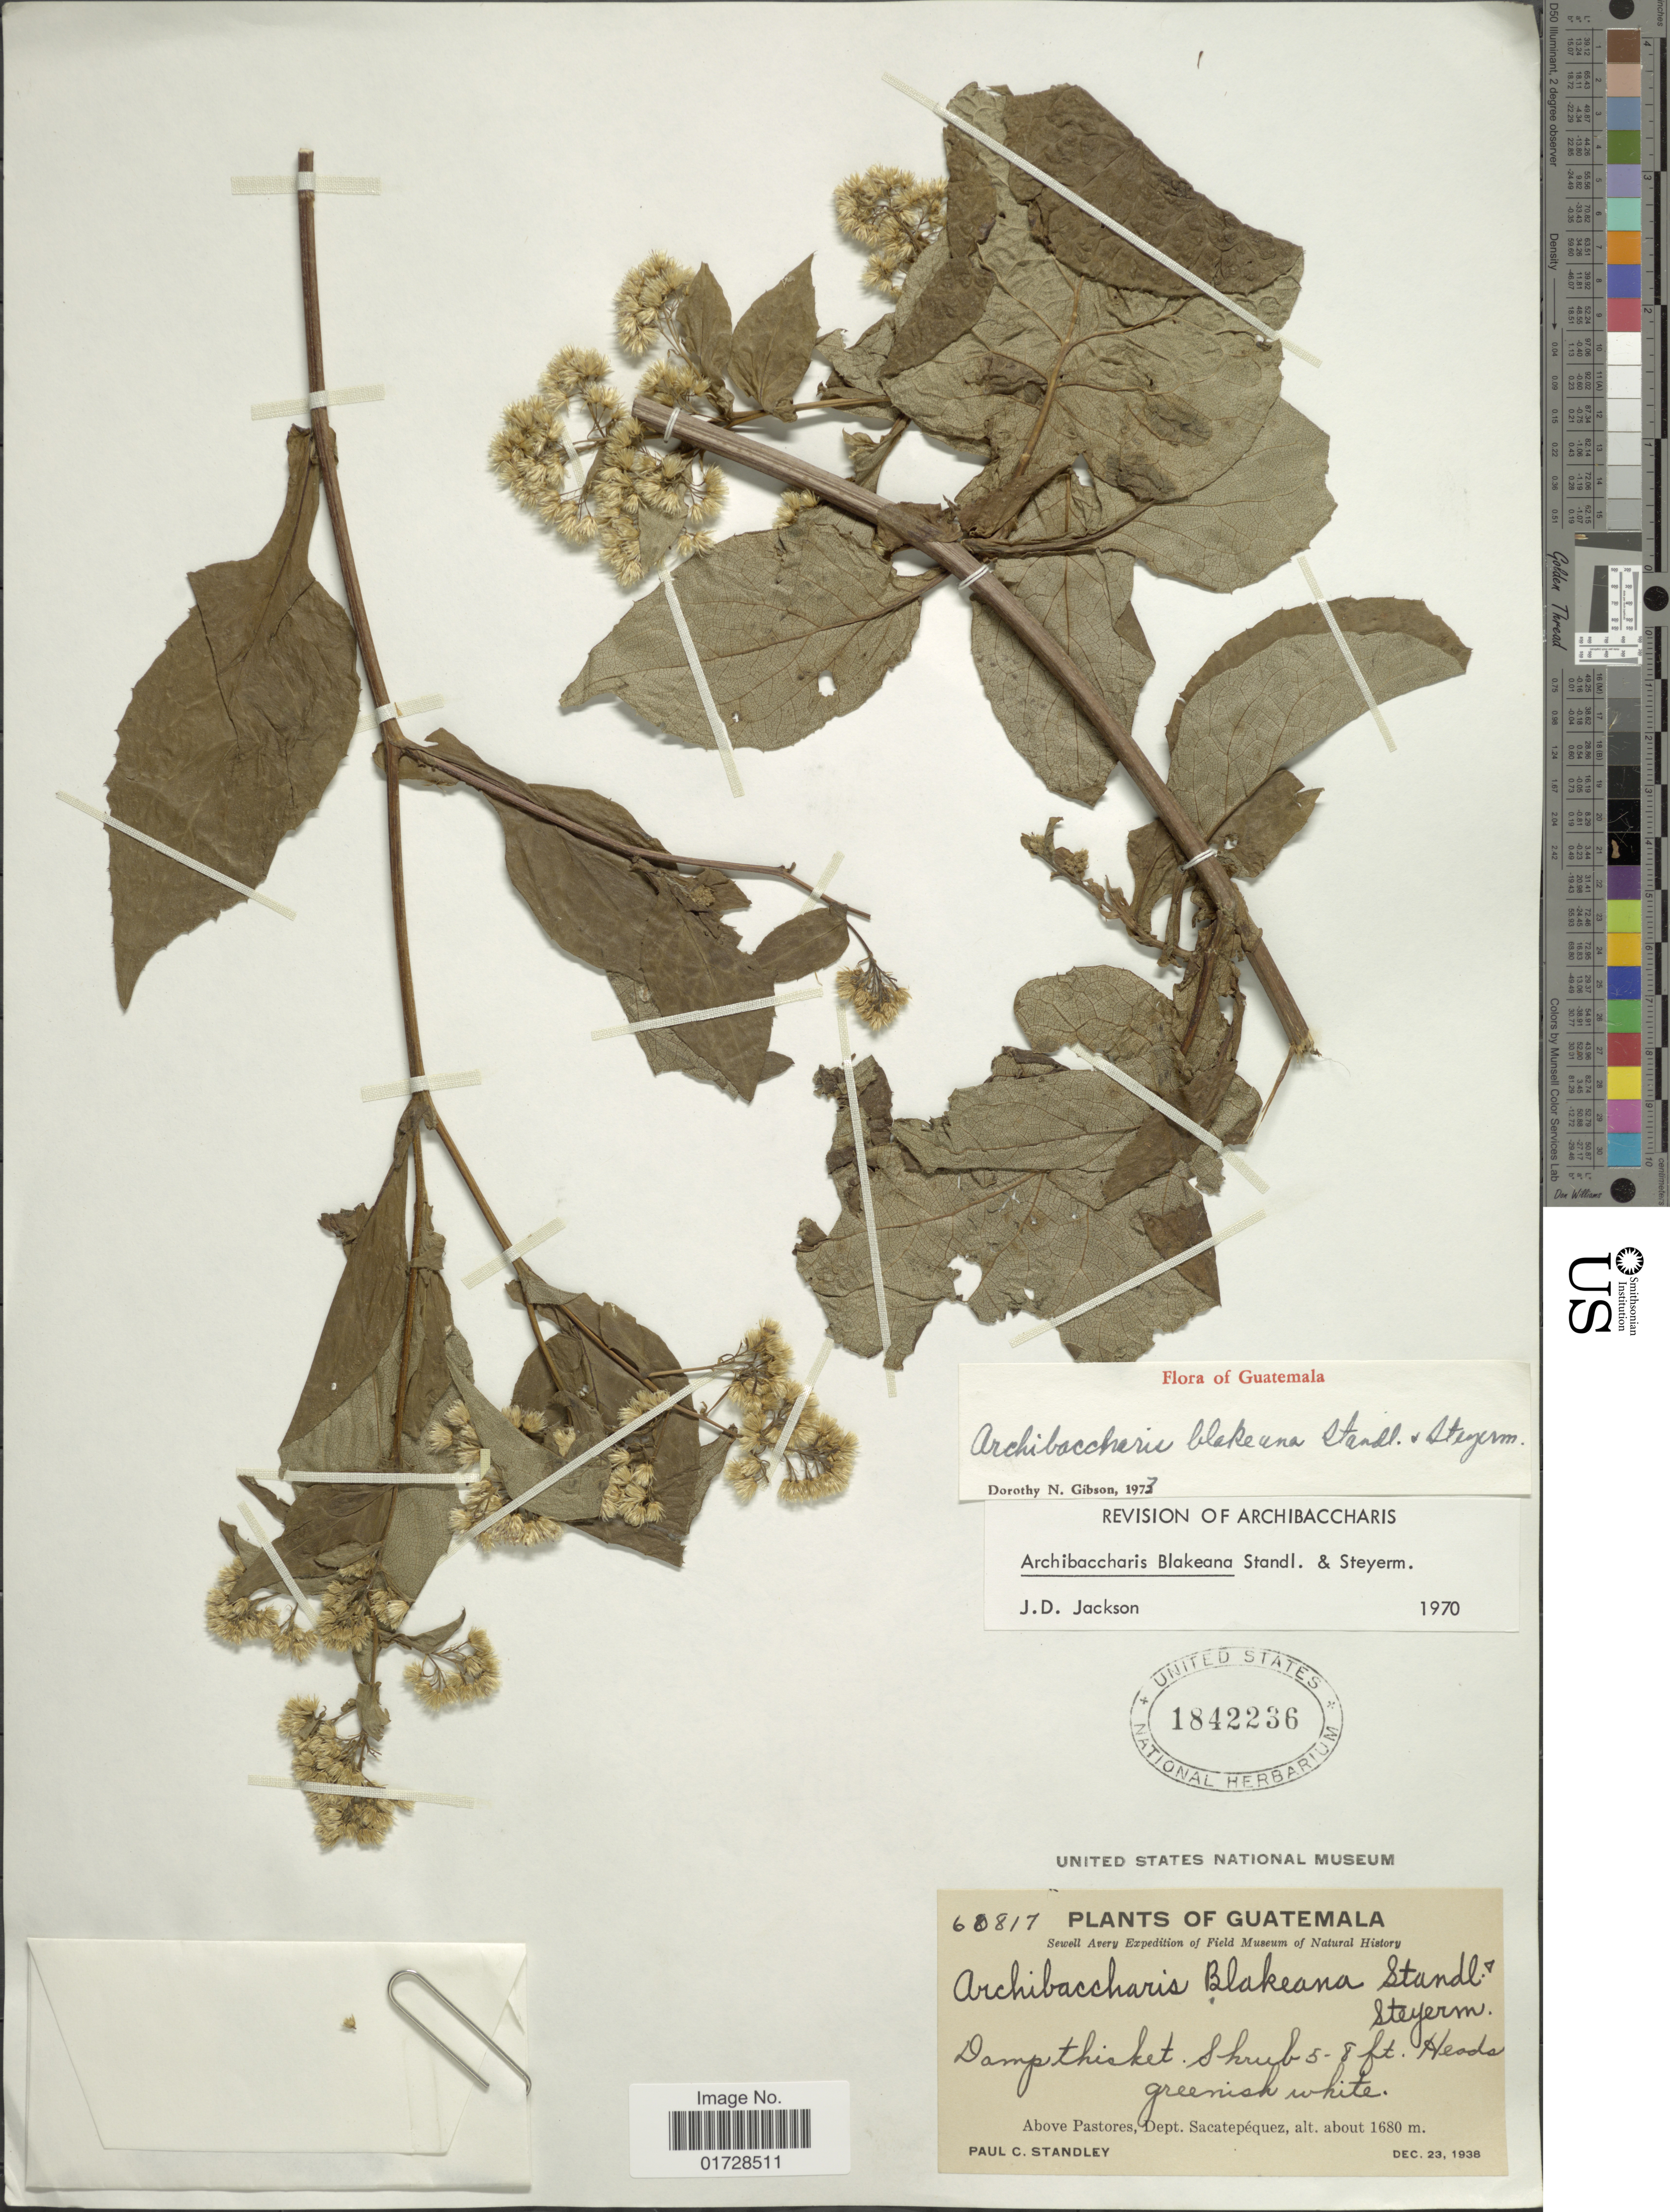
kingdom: Plantae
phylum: Tracheophyta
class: Magnoliopsida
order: Asterales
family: Asteraceae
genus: Archibaccharis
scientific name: Archibaccharis blakeana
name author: Standl. & Steyerm.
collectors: P. C. Standley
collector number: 60817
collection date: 1938-12-23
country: Guatemala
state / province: Sacatepéquez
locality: Above Pastores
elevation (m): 1680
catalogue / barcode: US 1842236